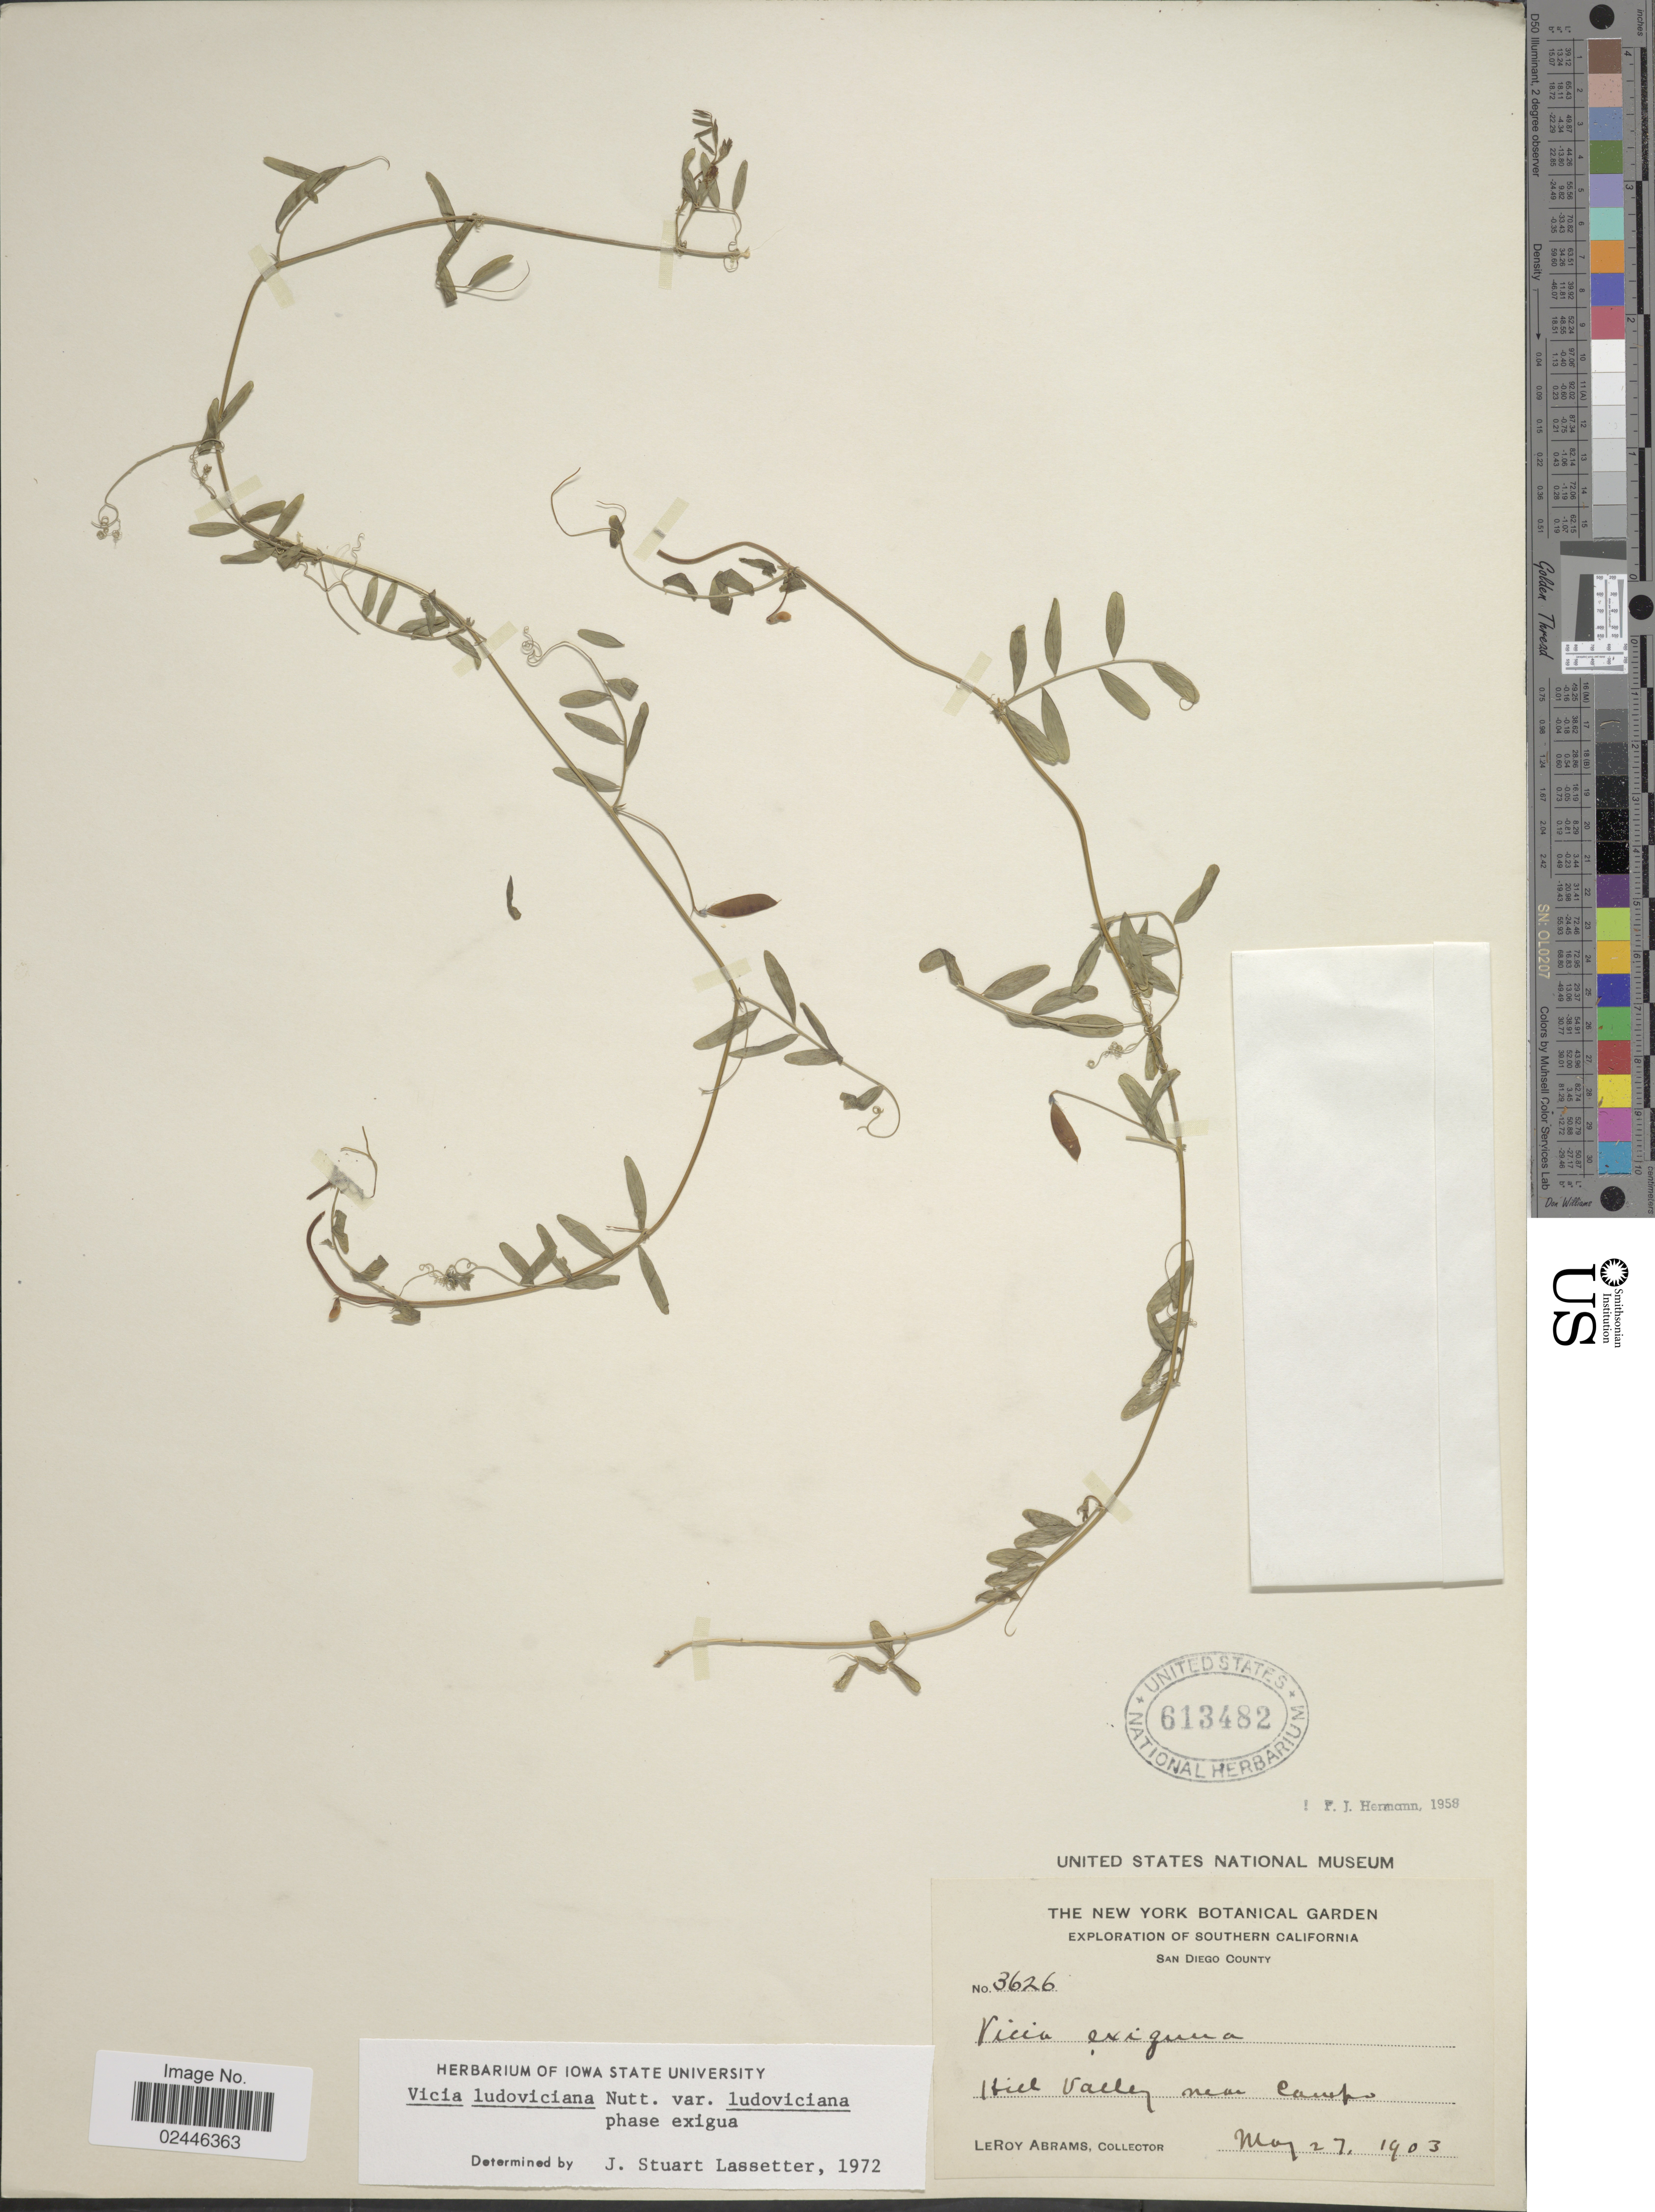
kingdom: Plantae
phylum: Tracheophyta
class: Magnoliopsida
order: Fabales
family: Fabaceae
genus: Vicia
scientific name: Vicia ludoviciana var. ludoviciana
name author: Nutt. ex Torr. & A. Gray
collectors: L. Abrams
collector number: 3626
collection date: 1903-05-27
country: United States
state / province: California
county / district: San Diego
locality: Southern California, San Diego County, Hill Valley near Camp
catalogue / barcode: US 613482